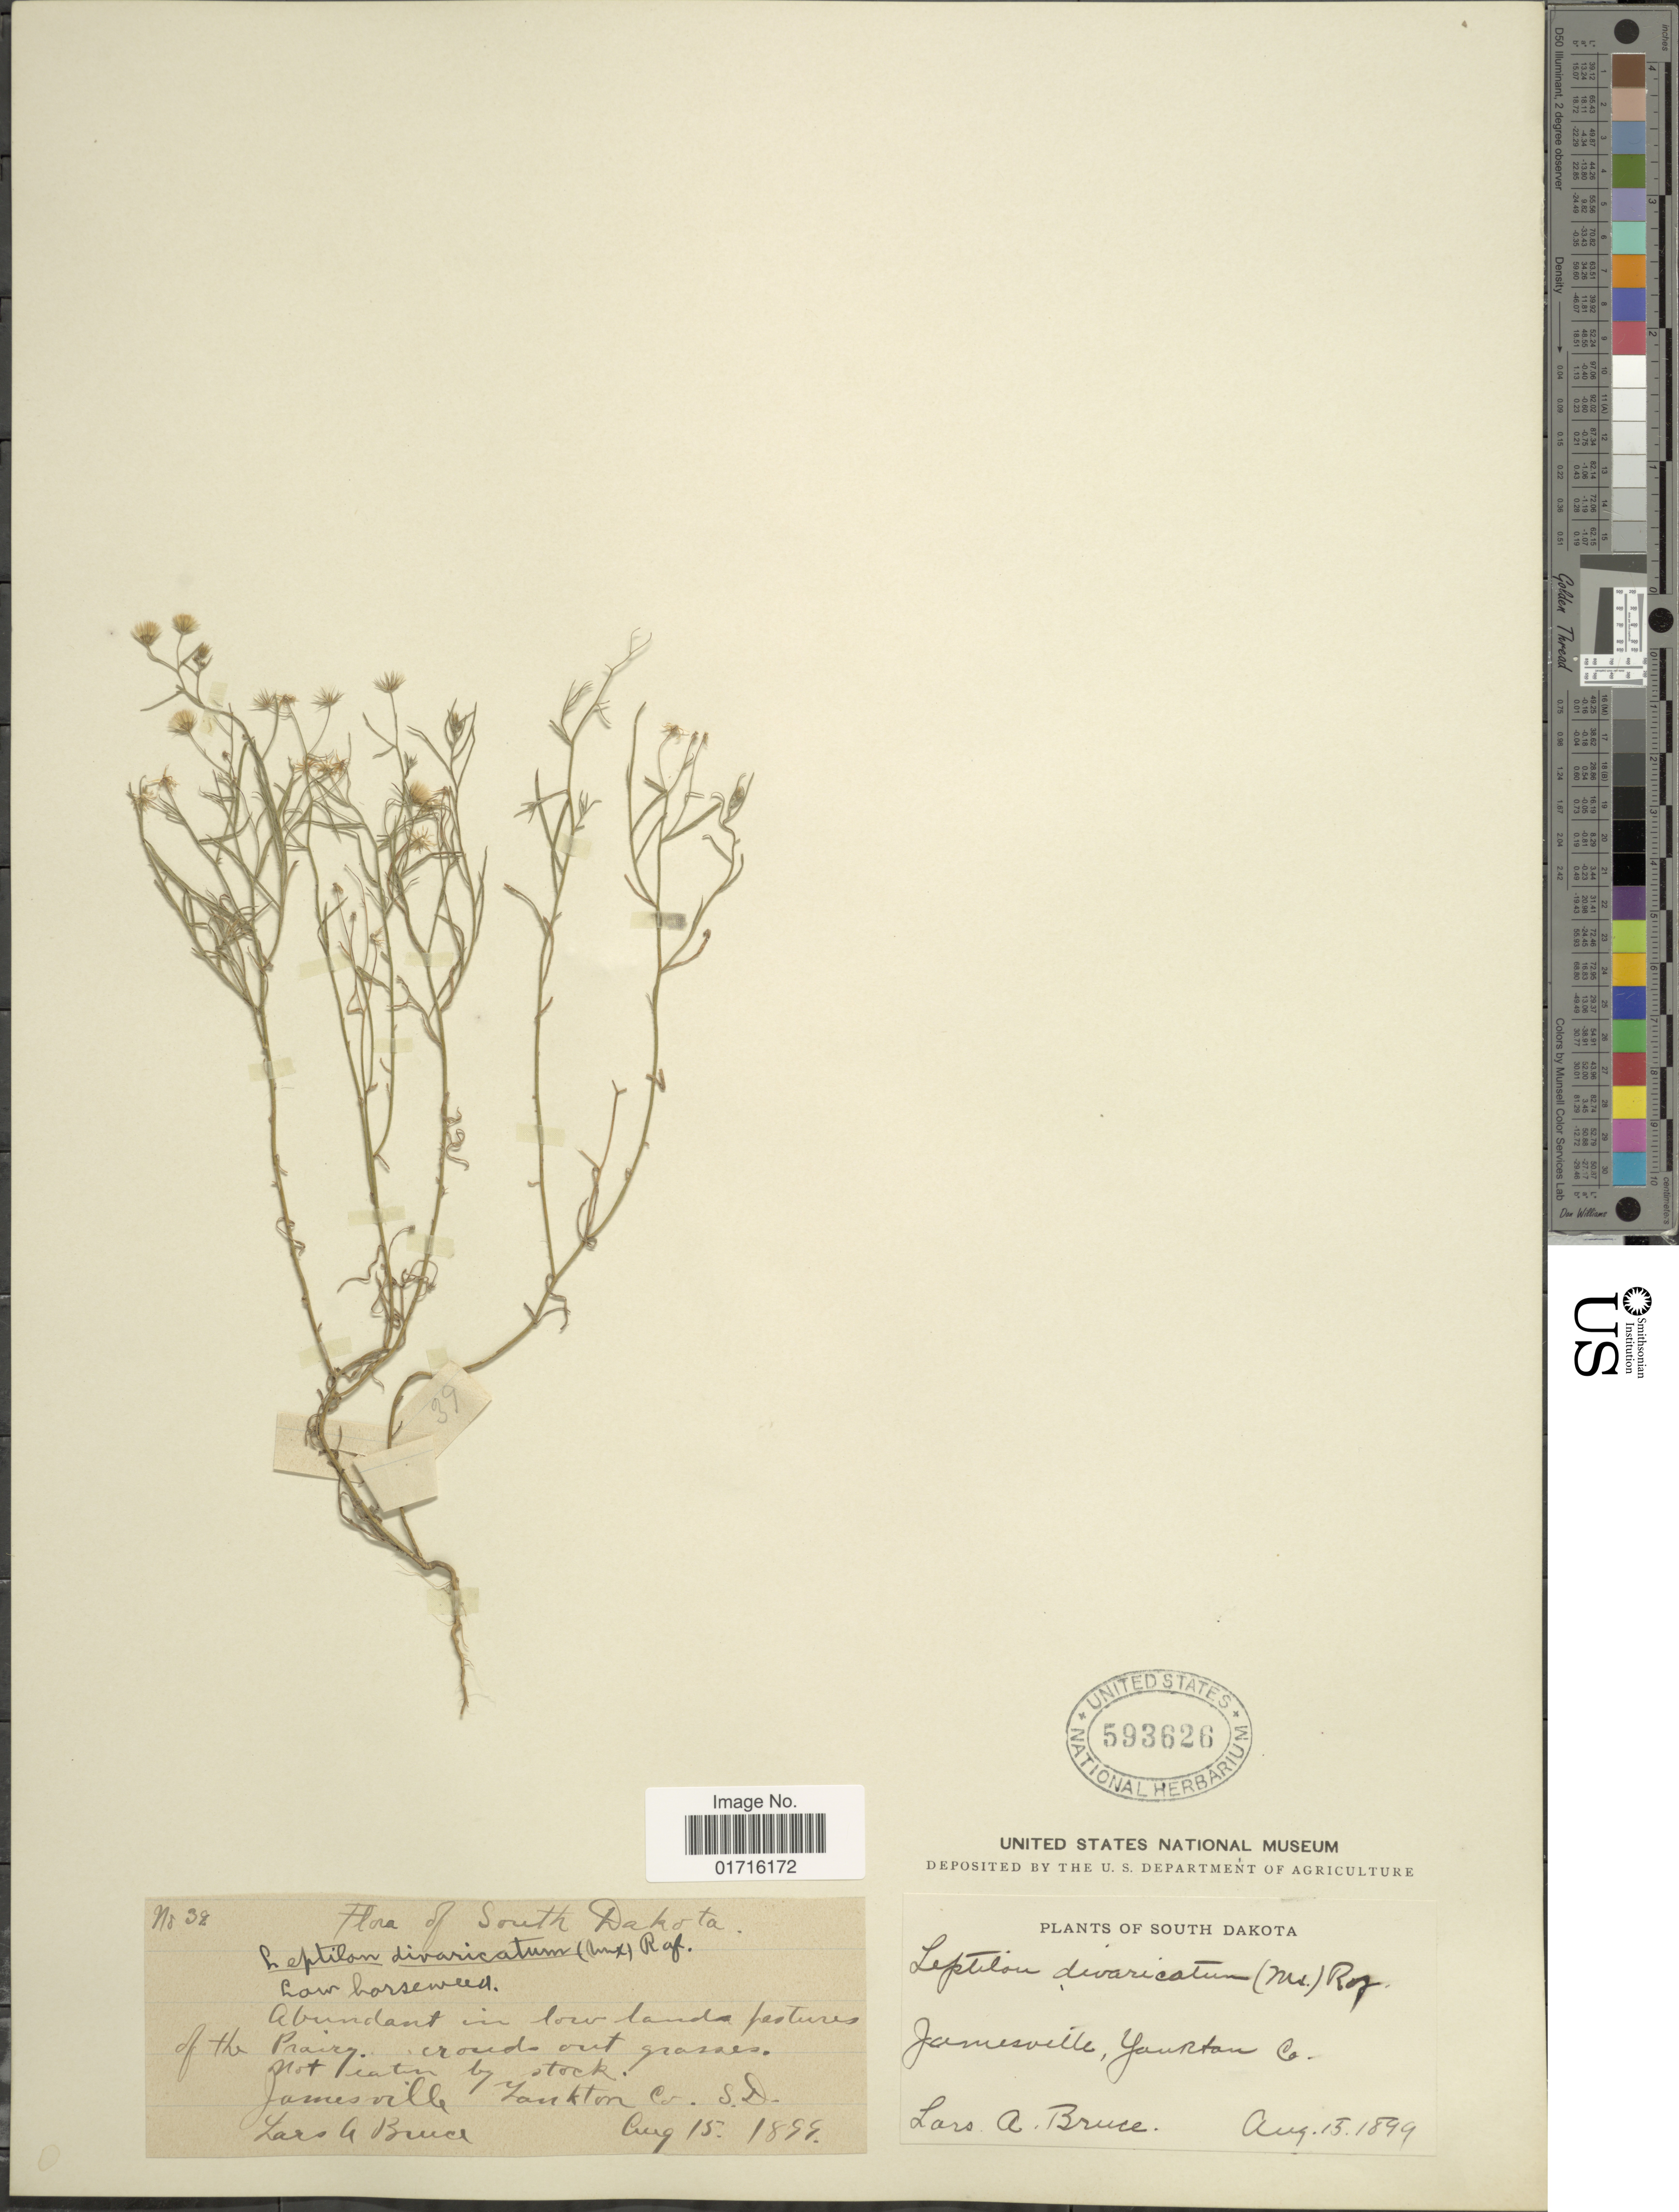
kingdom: Plantae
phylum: Tracheophyta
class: Magnoliopsida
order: Asterales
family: Asteraceae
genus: Conyza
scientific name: Conyza divaricata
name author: Spreng.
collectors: L. Bruce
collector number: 32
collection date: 1899-08-15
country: United States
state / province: South Dakota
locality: Jamesville, Yankton Co.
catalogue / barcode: US 593626